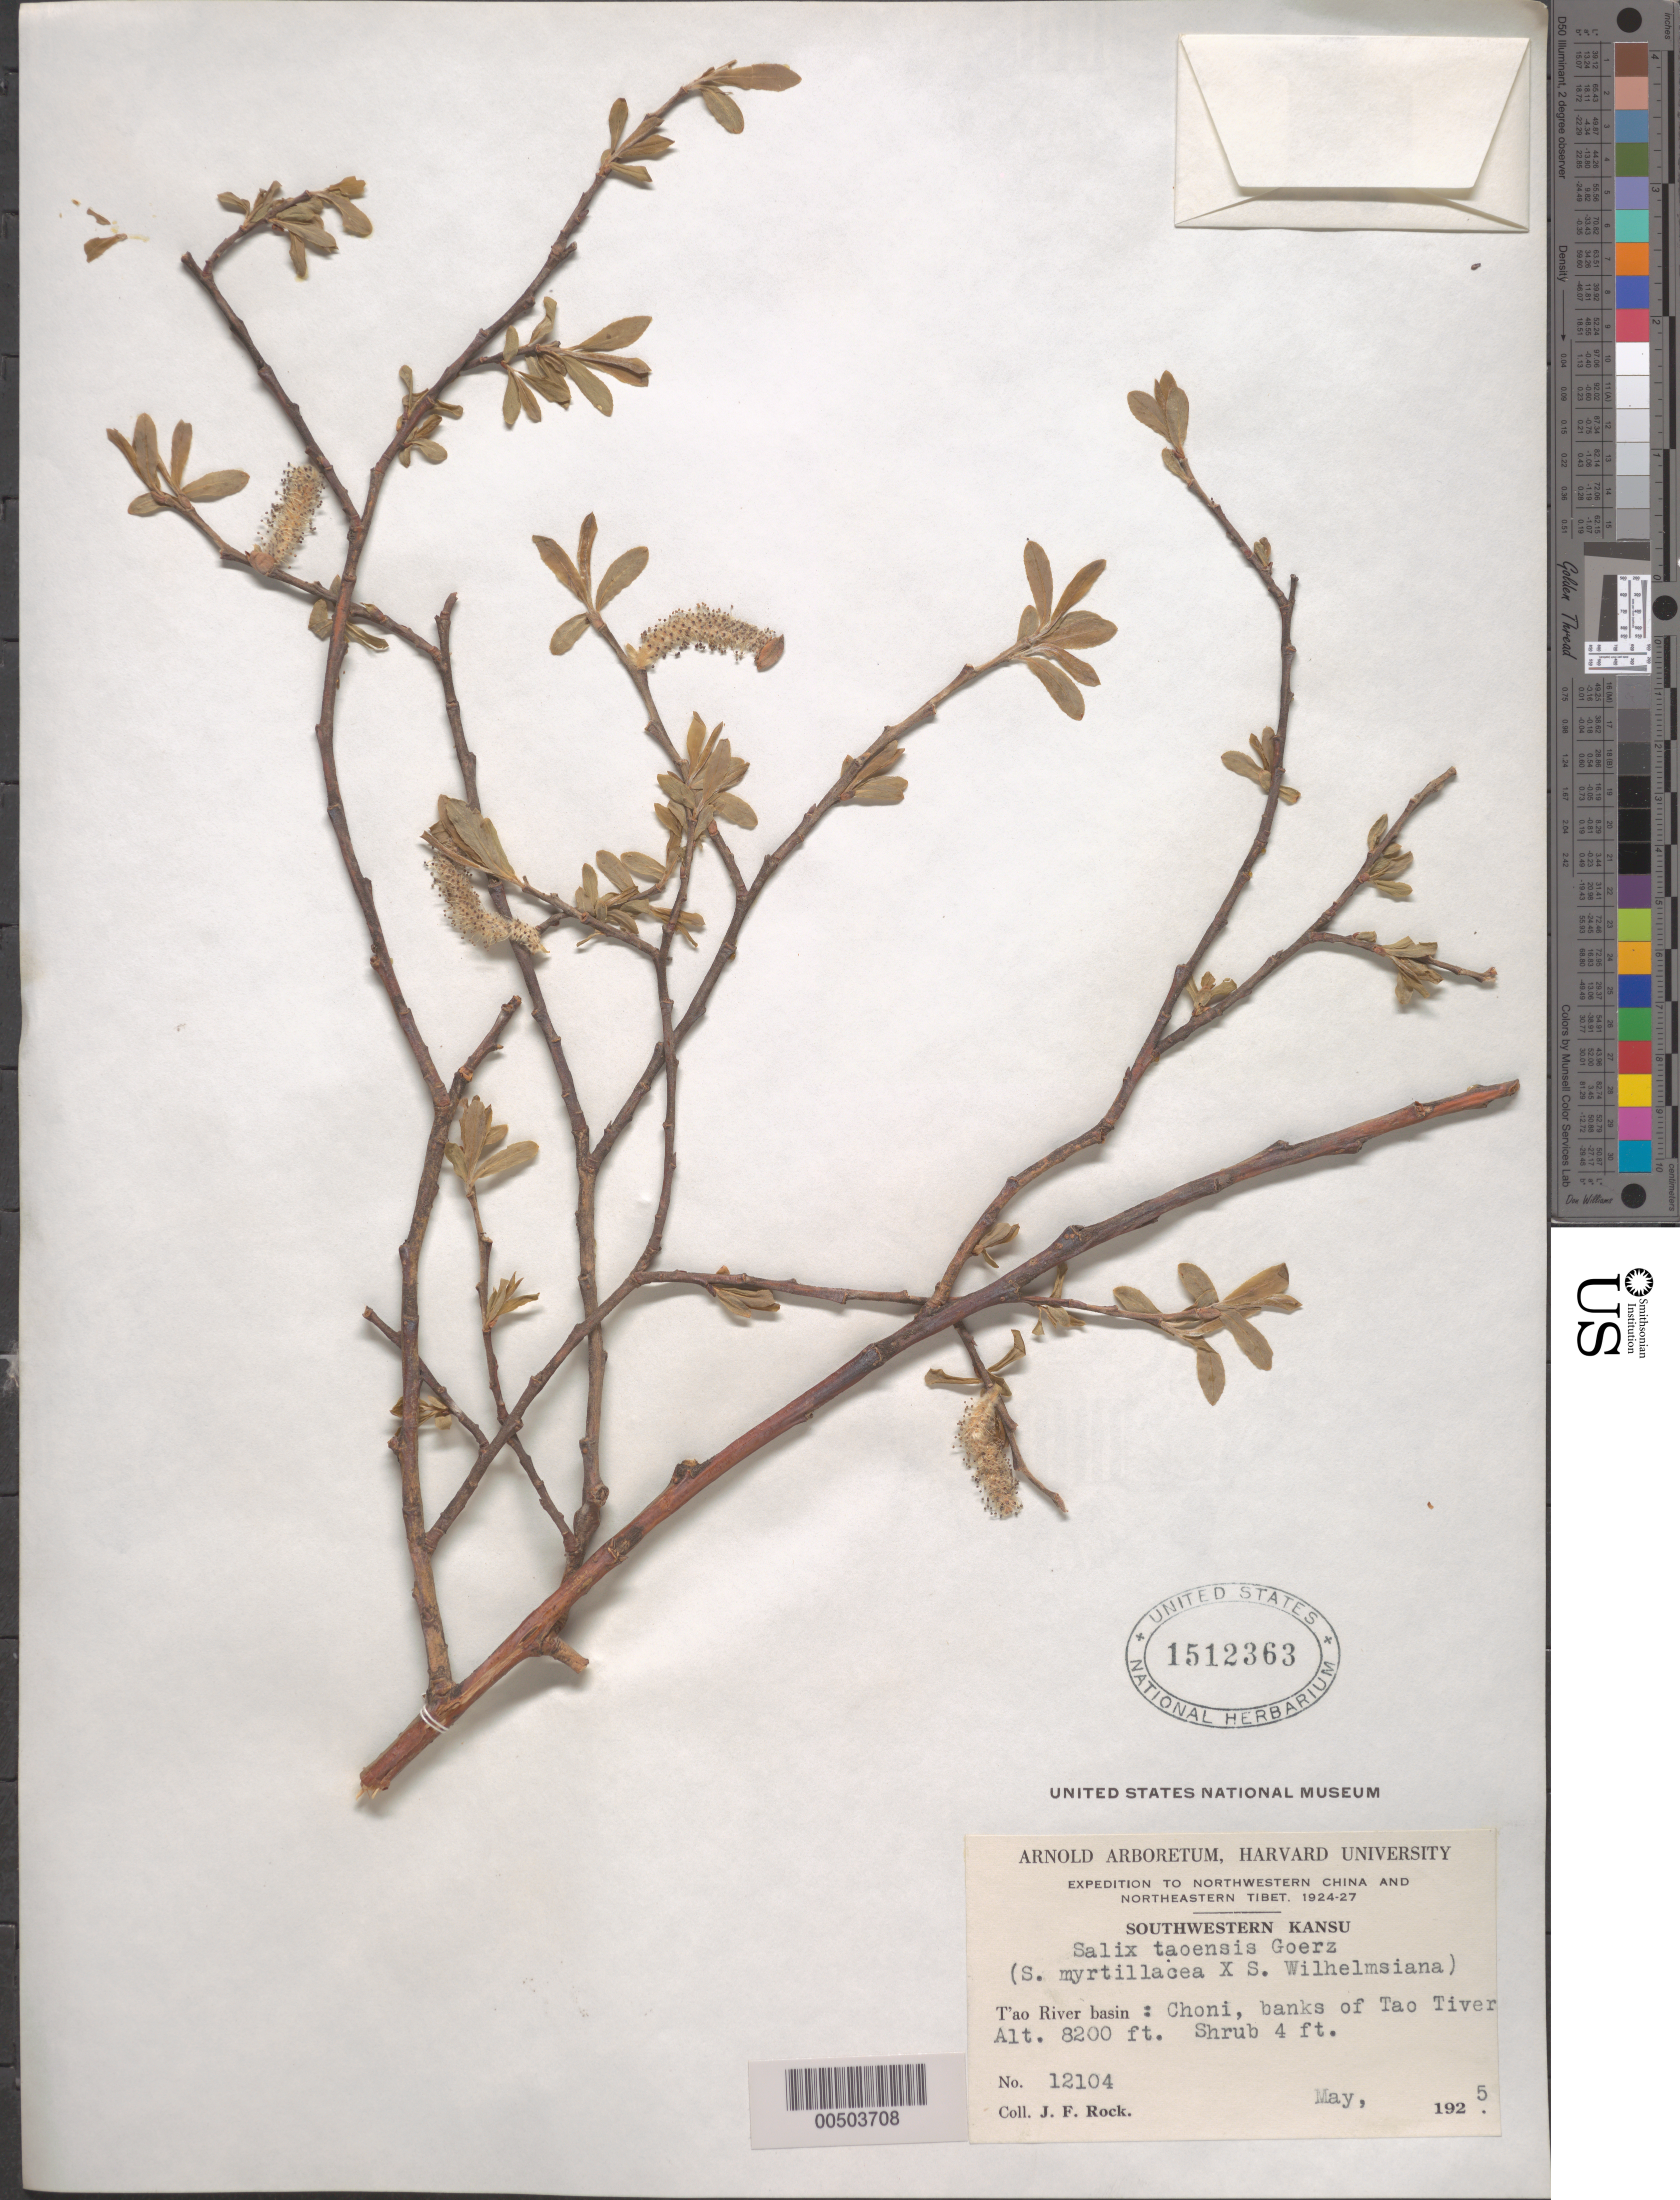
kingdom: Plantae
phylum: Tracheophyta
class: Magnoliopsida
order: Malpighiales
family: Salicaceae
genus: Salix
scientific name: Salix taoensis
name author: Goerz in Rehder & Kobuski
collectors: J. F. Rock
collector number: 12104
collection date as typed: May 1925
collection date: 1925-05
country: China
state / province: Gansu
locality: Tao River basin: Choni, banks of Tao River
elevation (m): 2499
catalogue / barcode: US 1512363